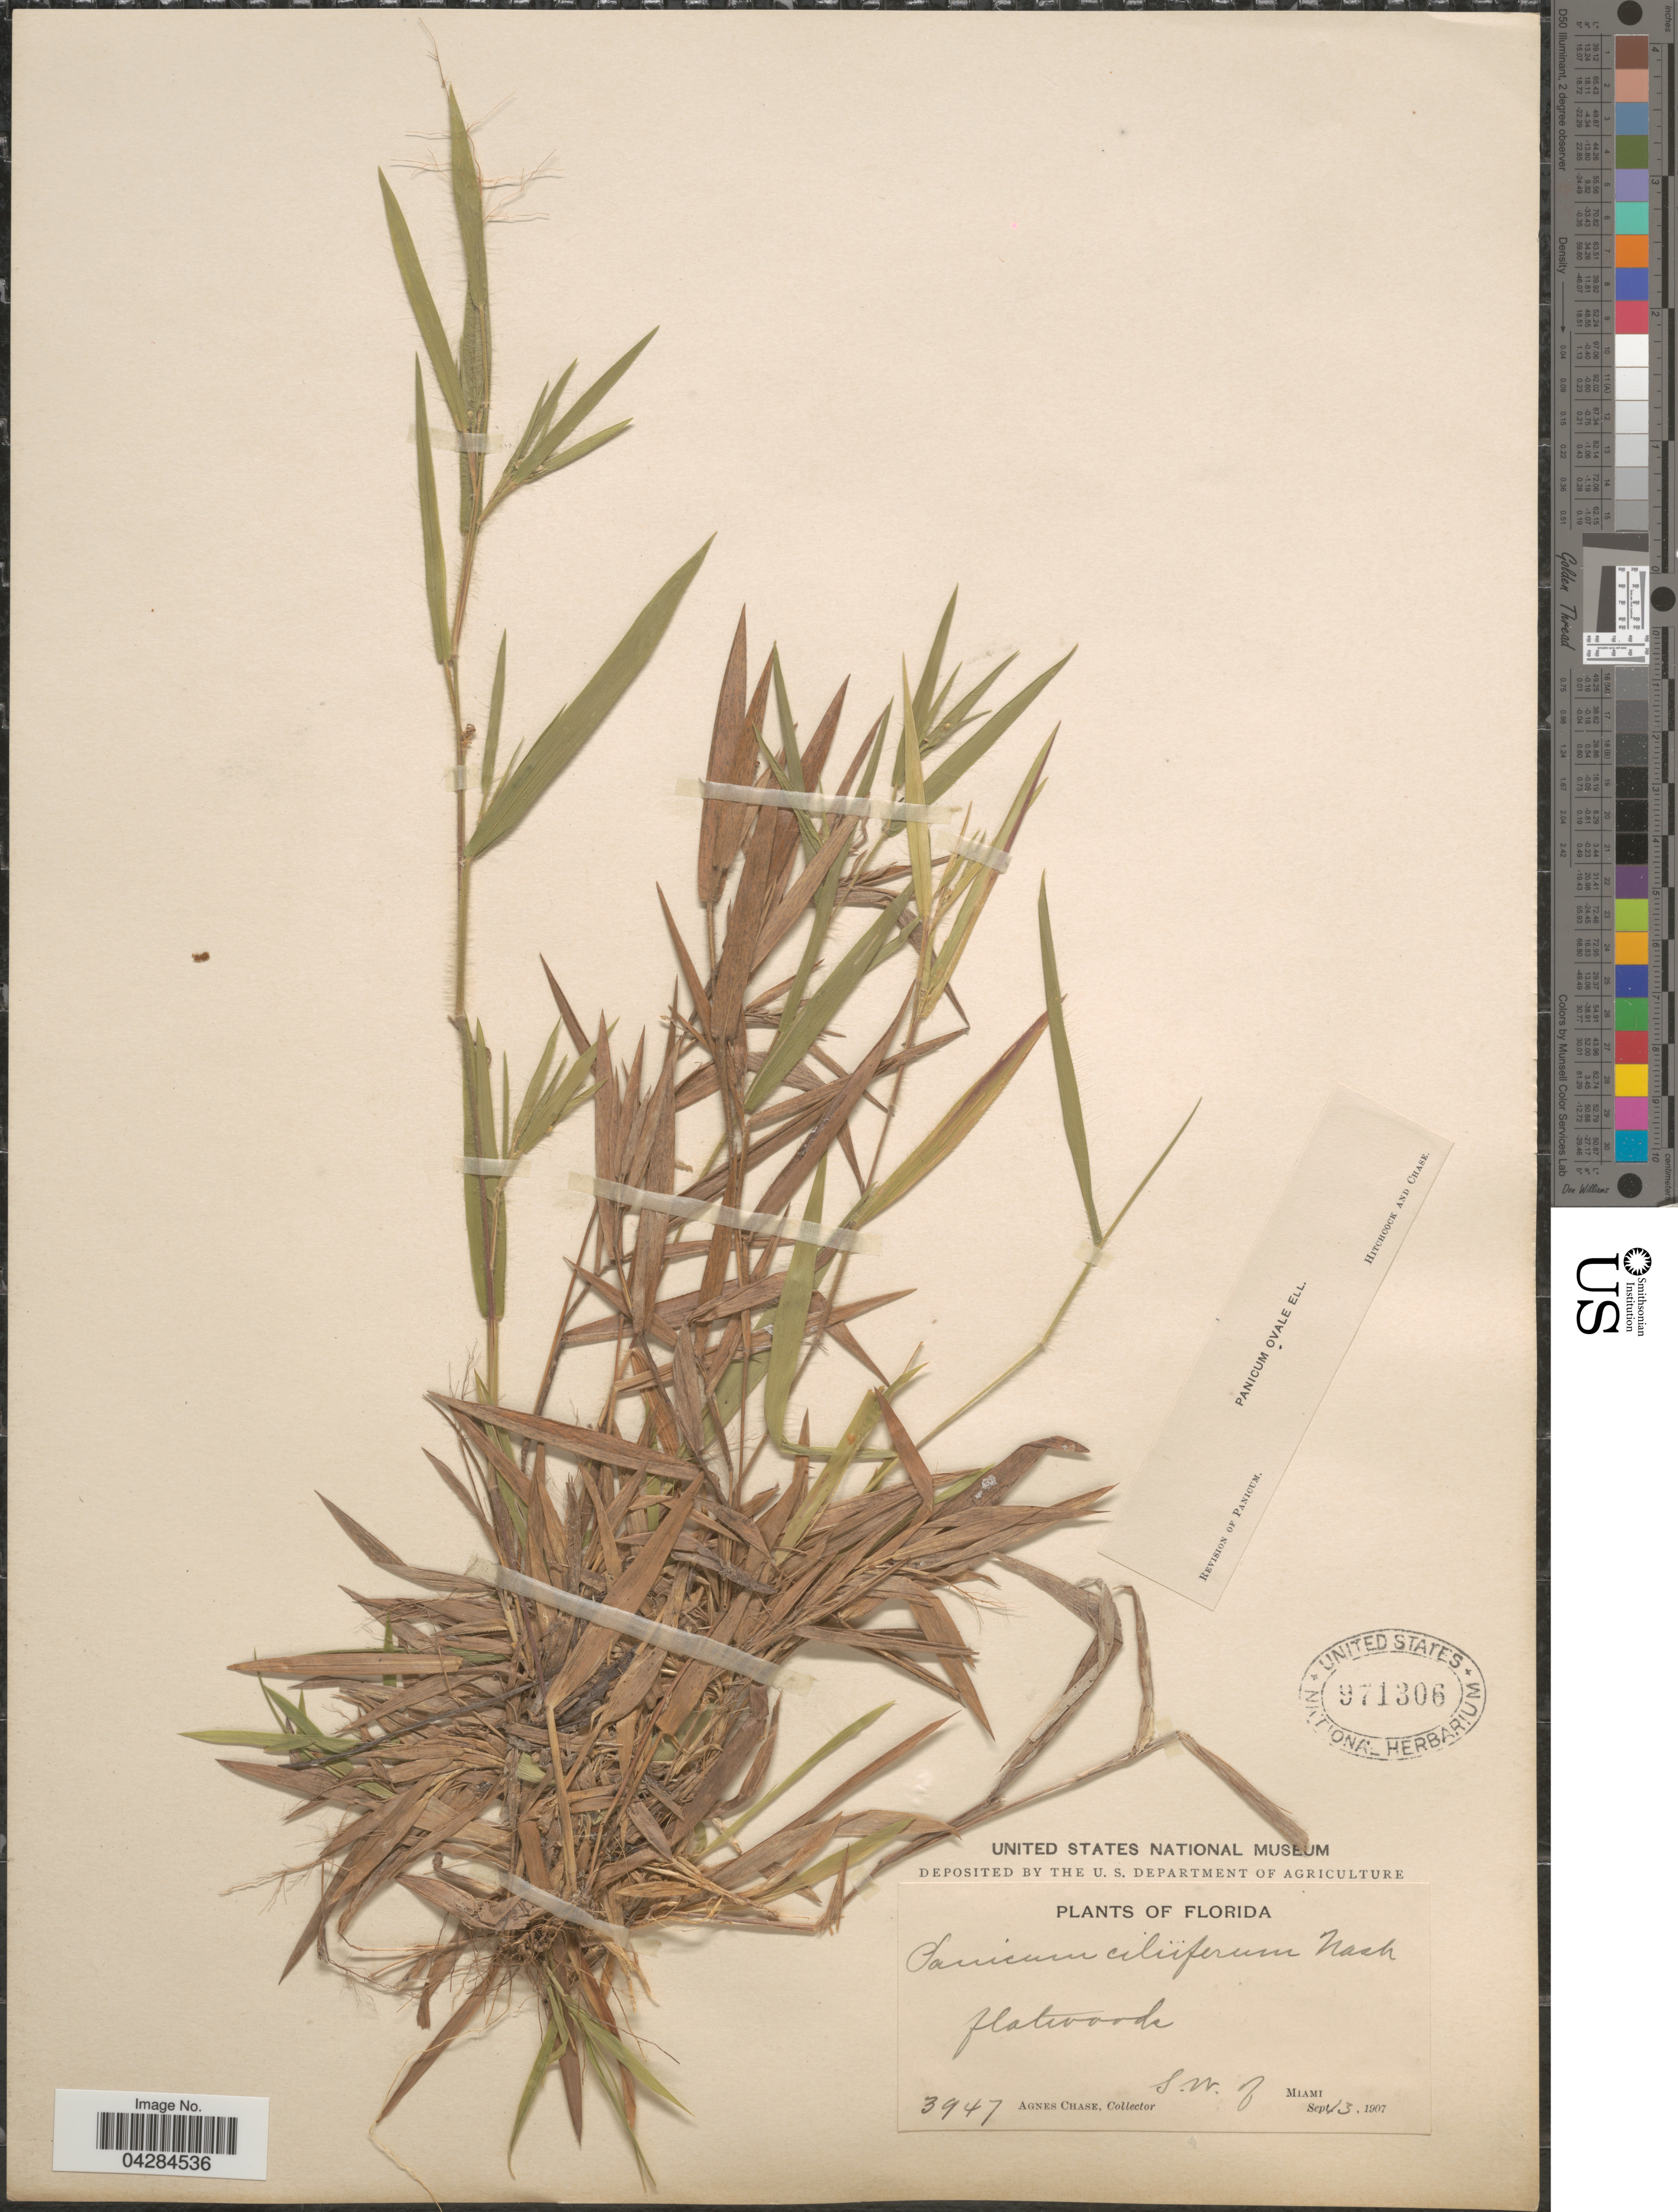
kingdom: Plantae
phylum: Tracheophyta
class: Liliopsida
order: Poales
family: Poaceae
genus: Dichanthelium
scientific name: Dichanthelium ovale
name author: (Elliott) Gould & C.A. Clark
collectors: A. Chase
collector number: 3947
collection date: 1907-09-13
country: United States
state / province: Florida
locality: Flatwoods. S.W. of Miami.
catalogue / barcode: US 971306